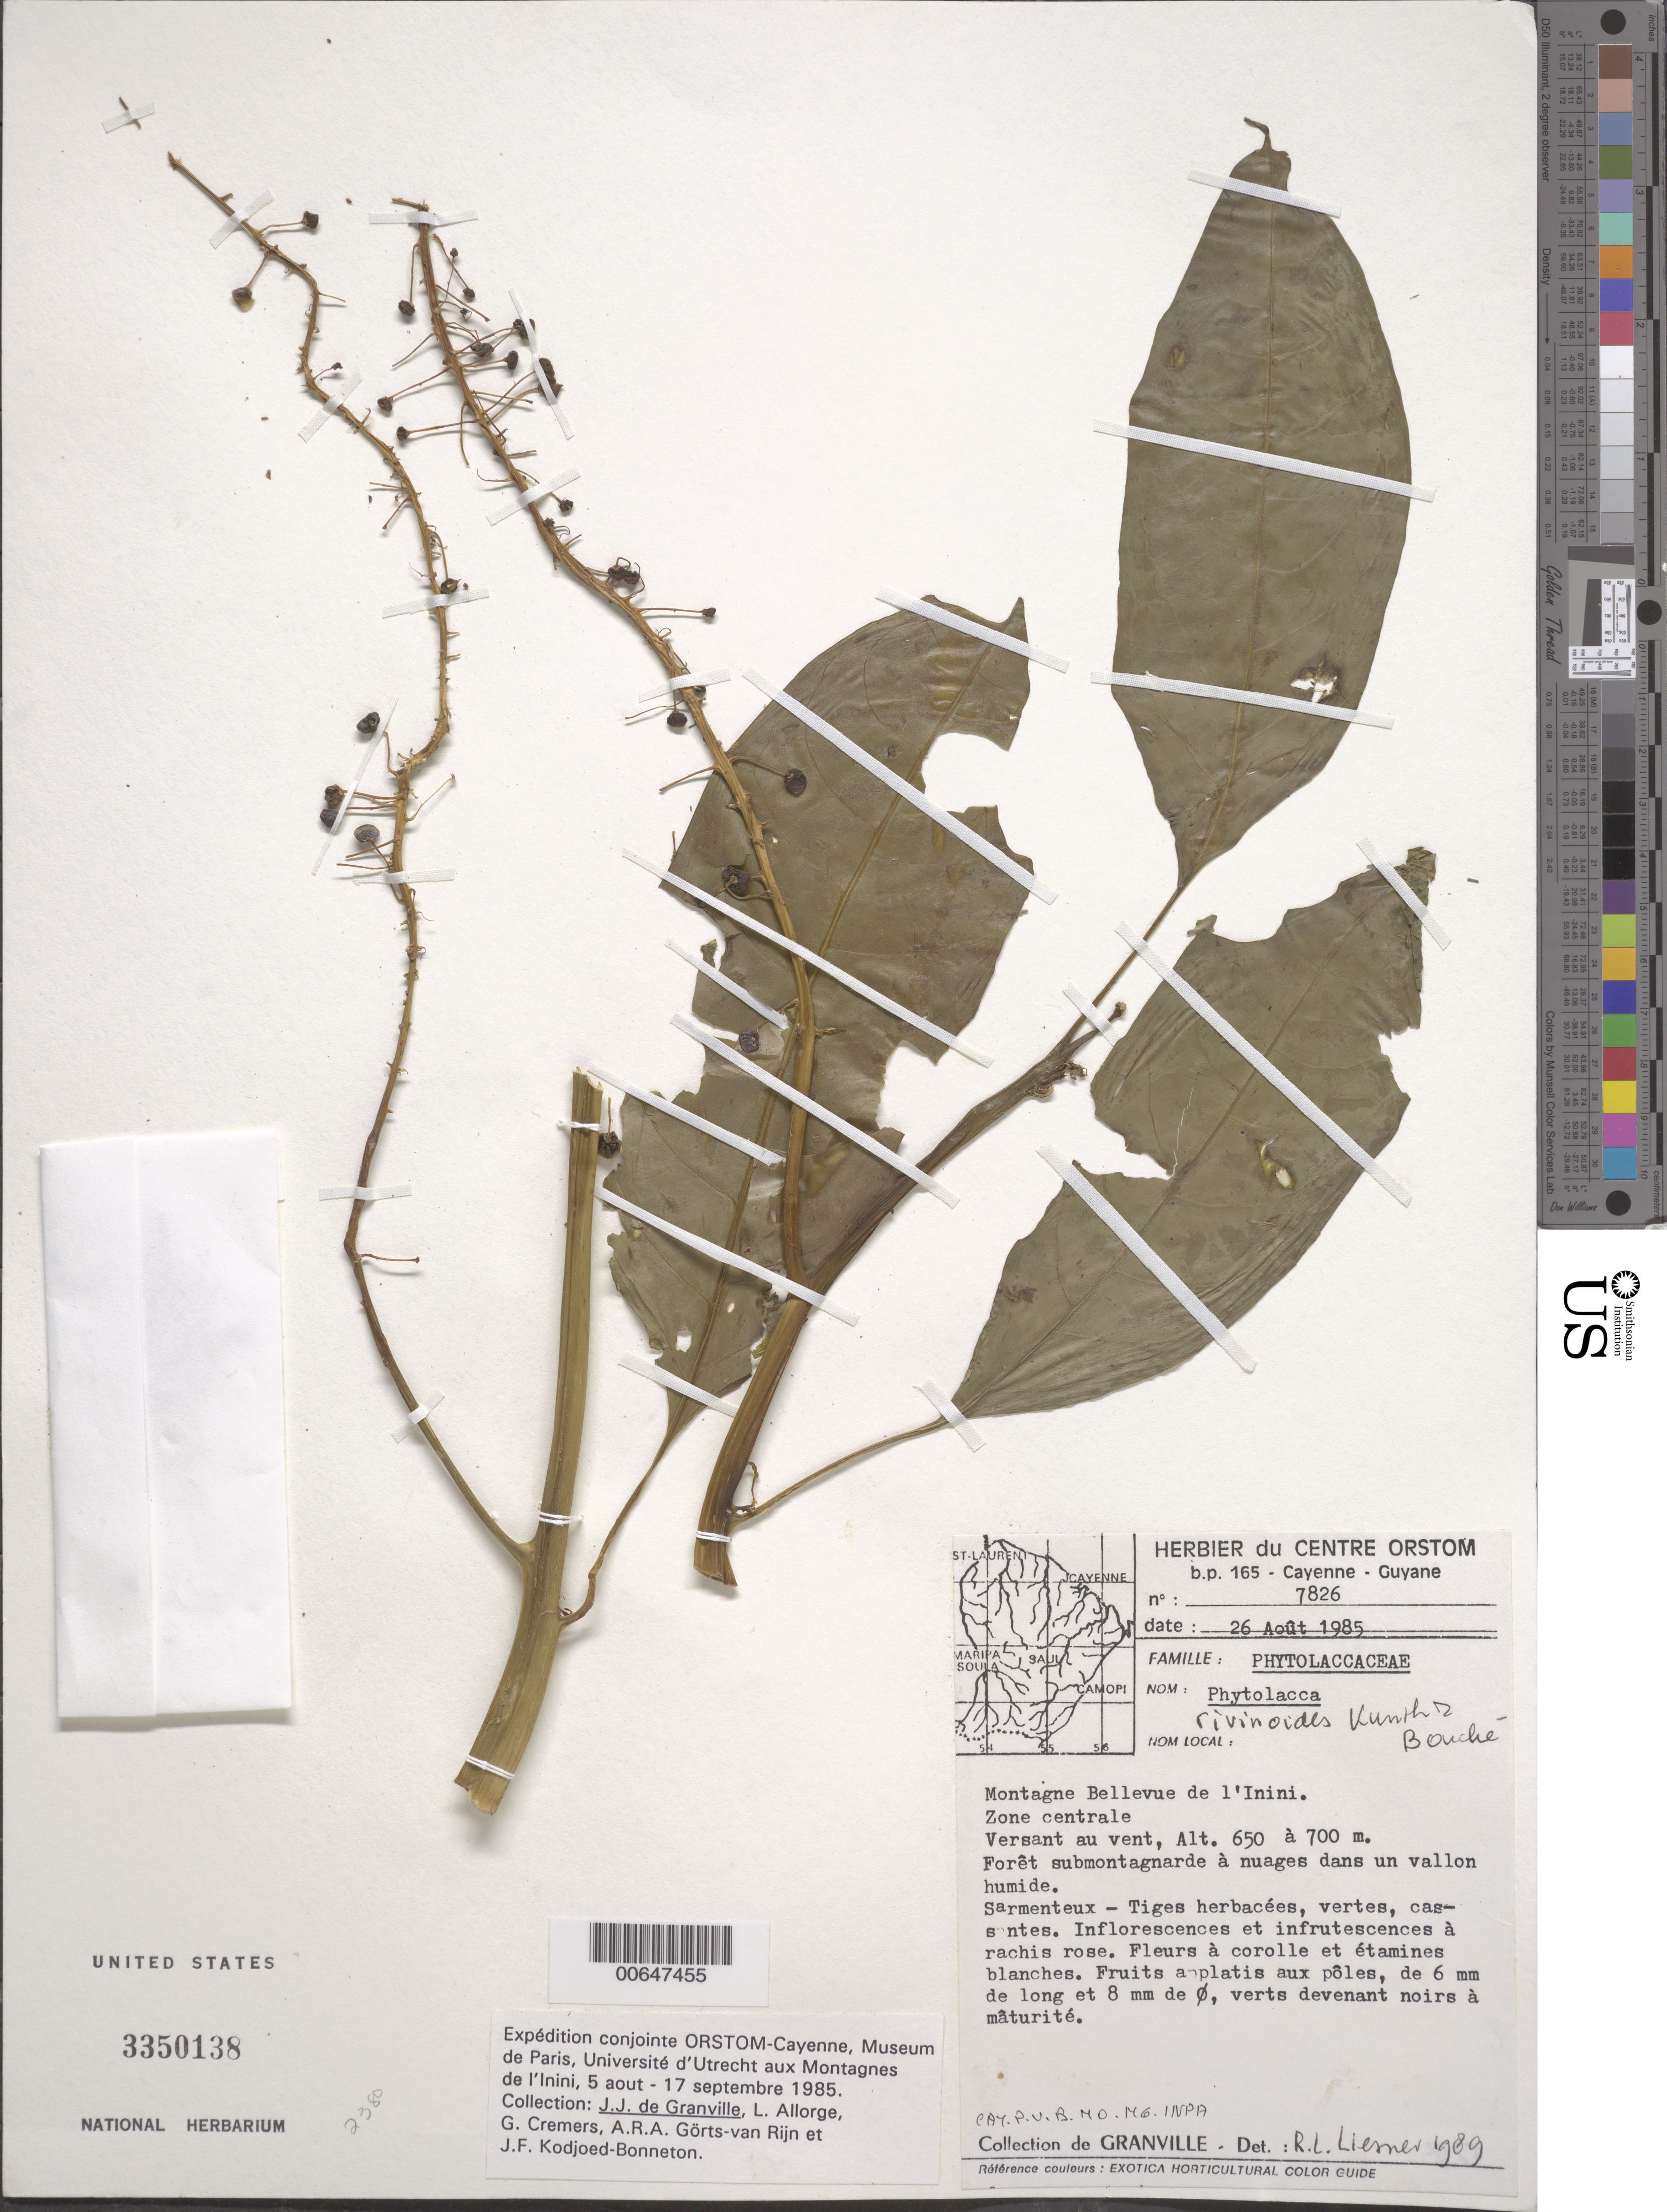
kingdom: Plantae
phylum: Tracheophyta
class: Magnoliopsida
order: Caryophyllales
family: Phytolaccaceae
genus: Phytolacca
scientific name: Phytolacca rivinoides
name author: Kunth & C.D. Bouché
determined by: DeFilipps, R. A.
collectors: J.-J. de Granville, L. Allorge, G. Cremers, A. .R. A. Görts-van Rijn & J. Kodjoed-Bonneton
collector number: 7826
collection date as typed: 26-Aug-85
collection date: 1985-08-26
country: French Guiana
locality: Montagnes Bellevue de l'Inini, zone centrale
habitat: Versant au vent, forêt submontagnarde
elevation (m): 650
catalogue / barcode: US 3350138